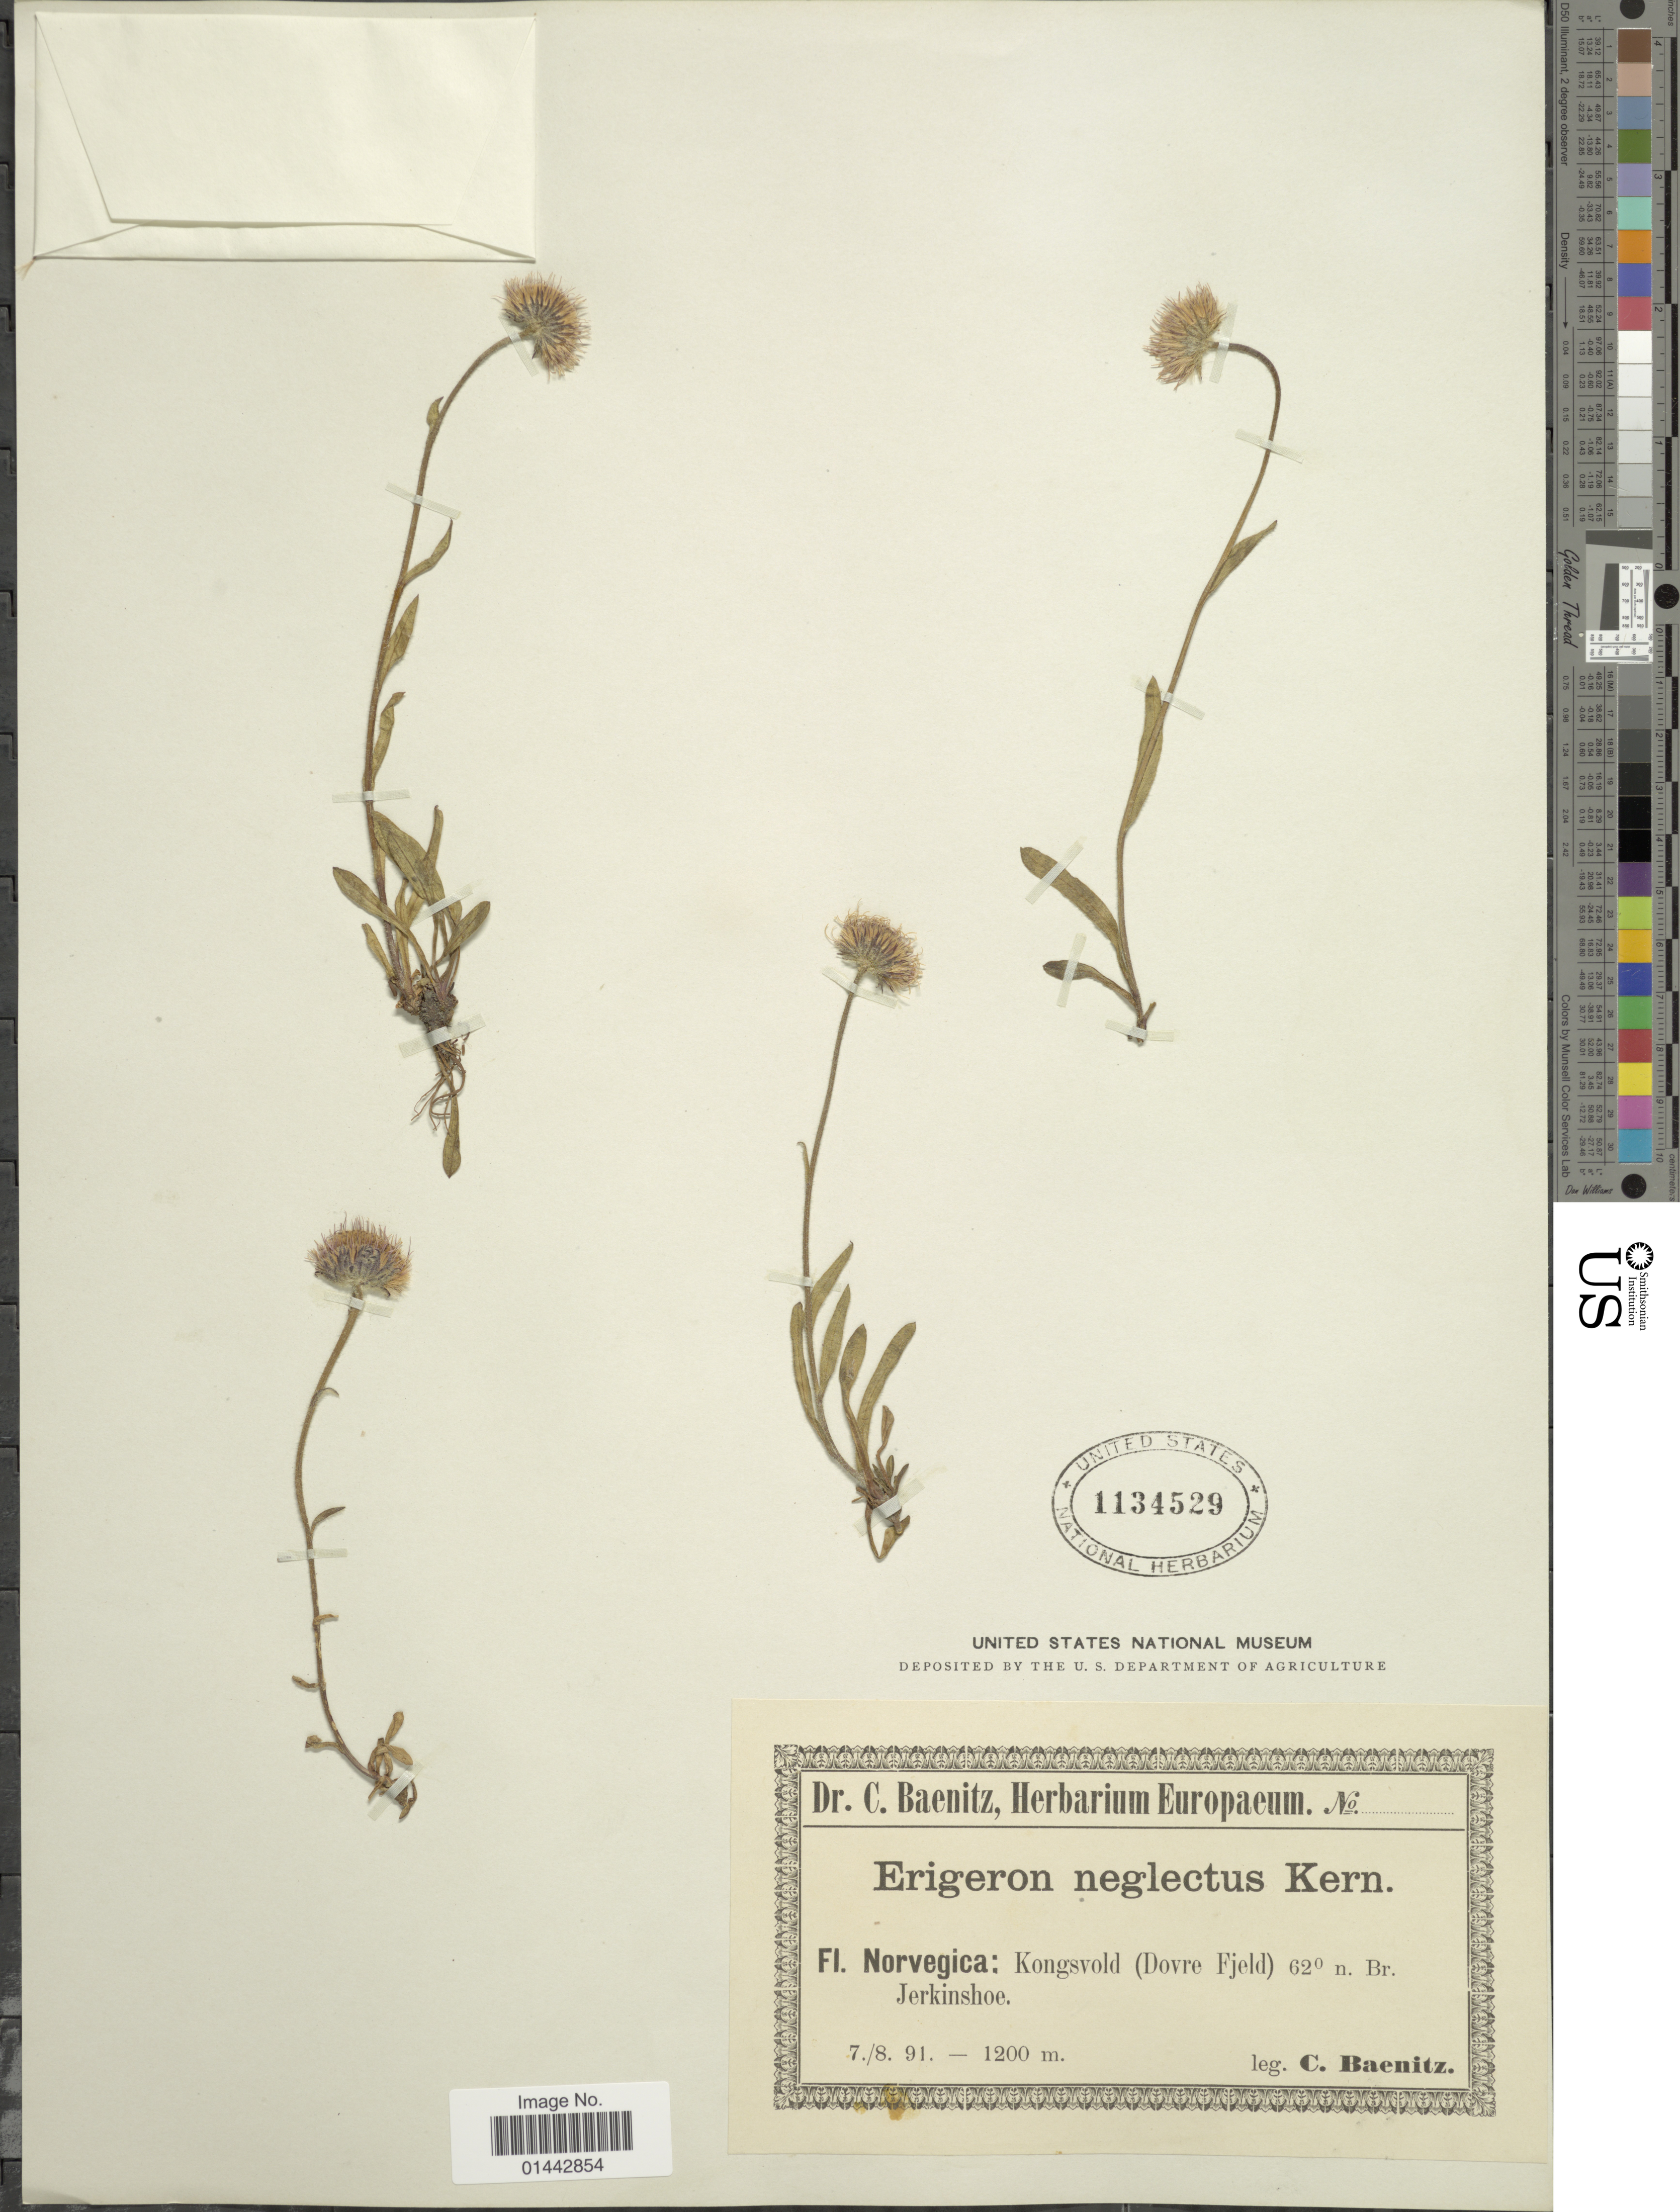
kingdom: Plantae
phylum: Tracheophyta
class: Magnoliopsida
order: Asterales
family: Asteraceae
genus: Erigeron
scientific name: Erigeron neglectus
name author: A. Kern.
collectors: C. G. Baenitz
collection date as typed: Transcribed d/m/y: 7/8/91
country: Norway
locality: Kongsvold (Dovre Fjeld) 62 degrees n. Br. Jerkingshoe.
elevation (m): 1200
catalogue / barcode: US 1134529